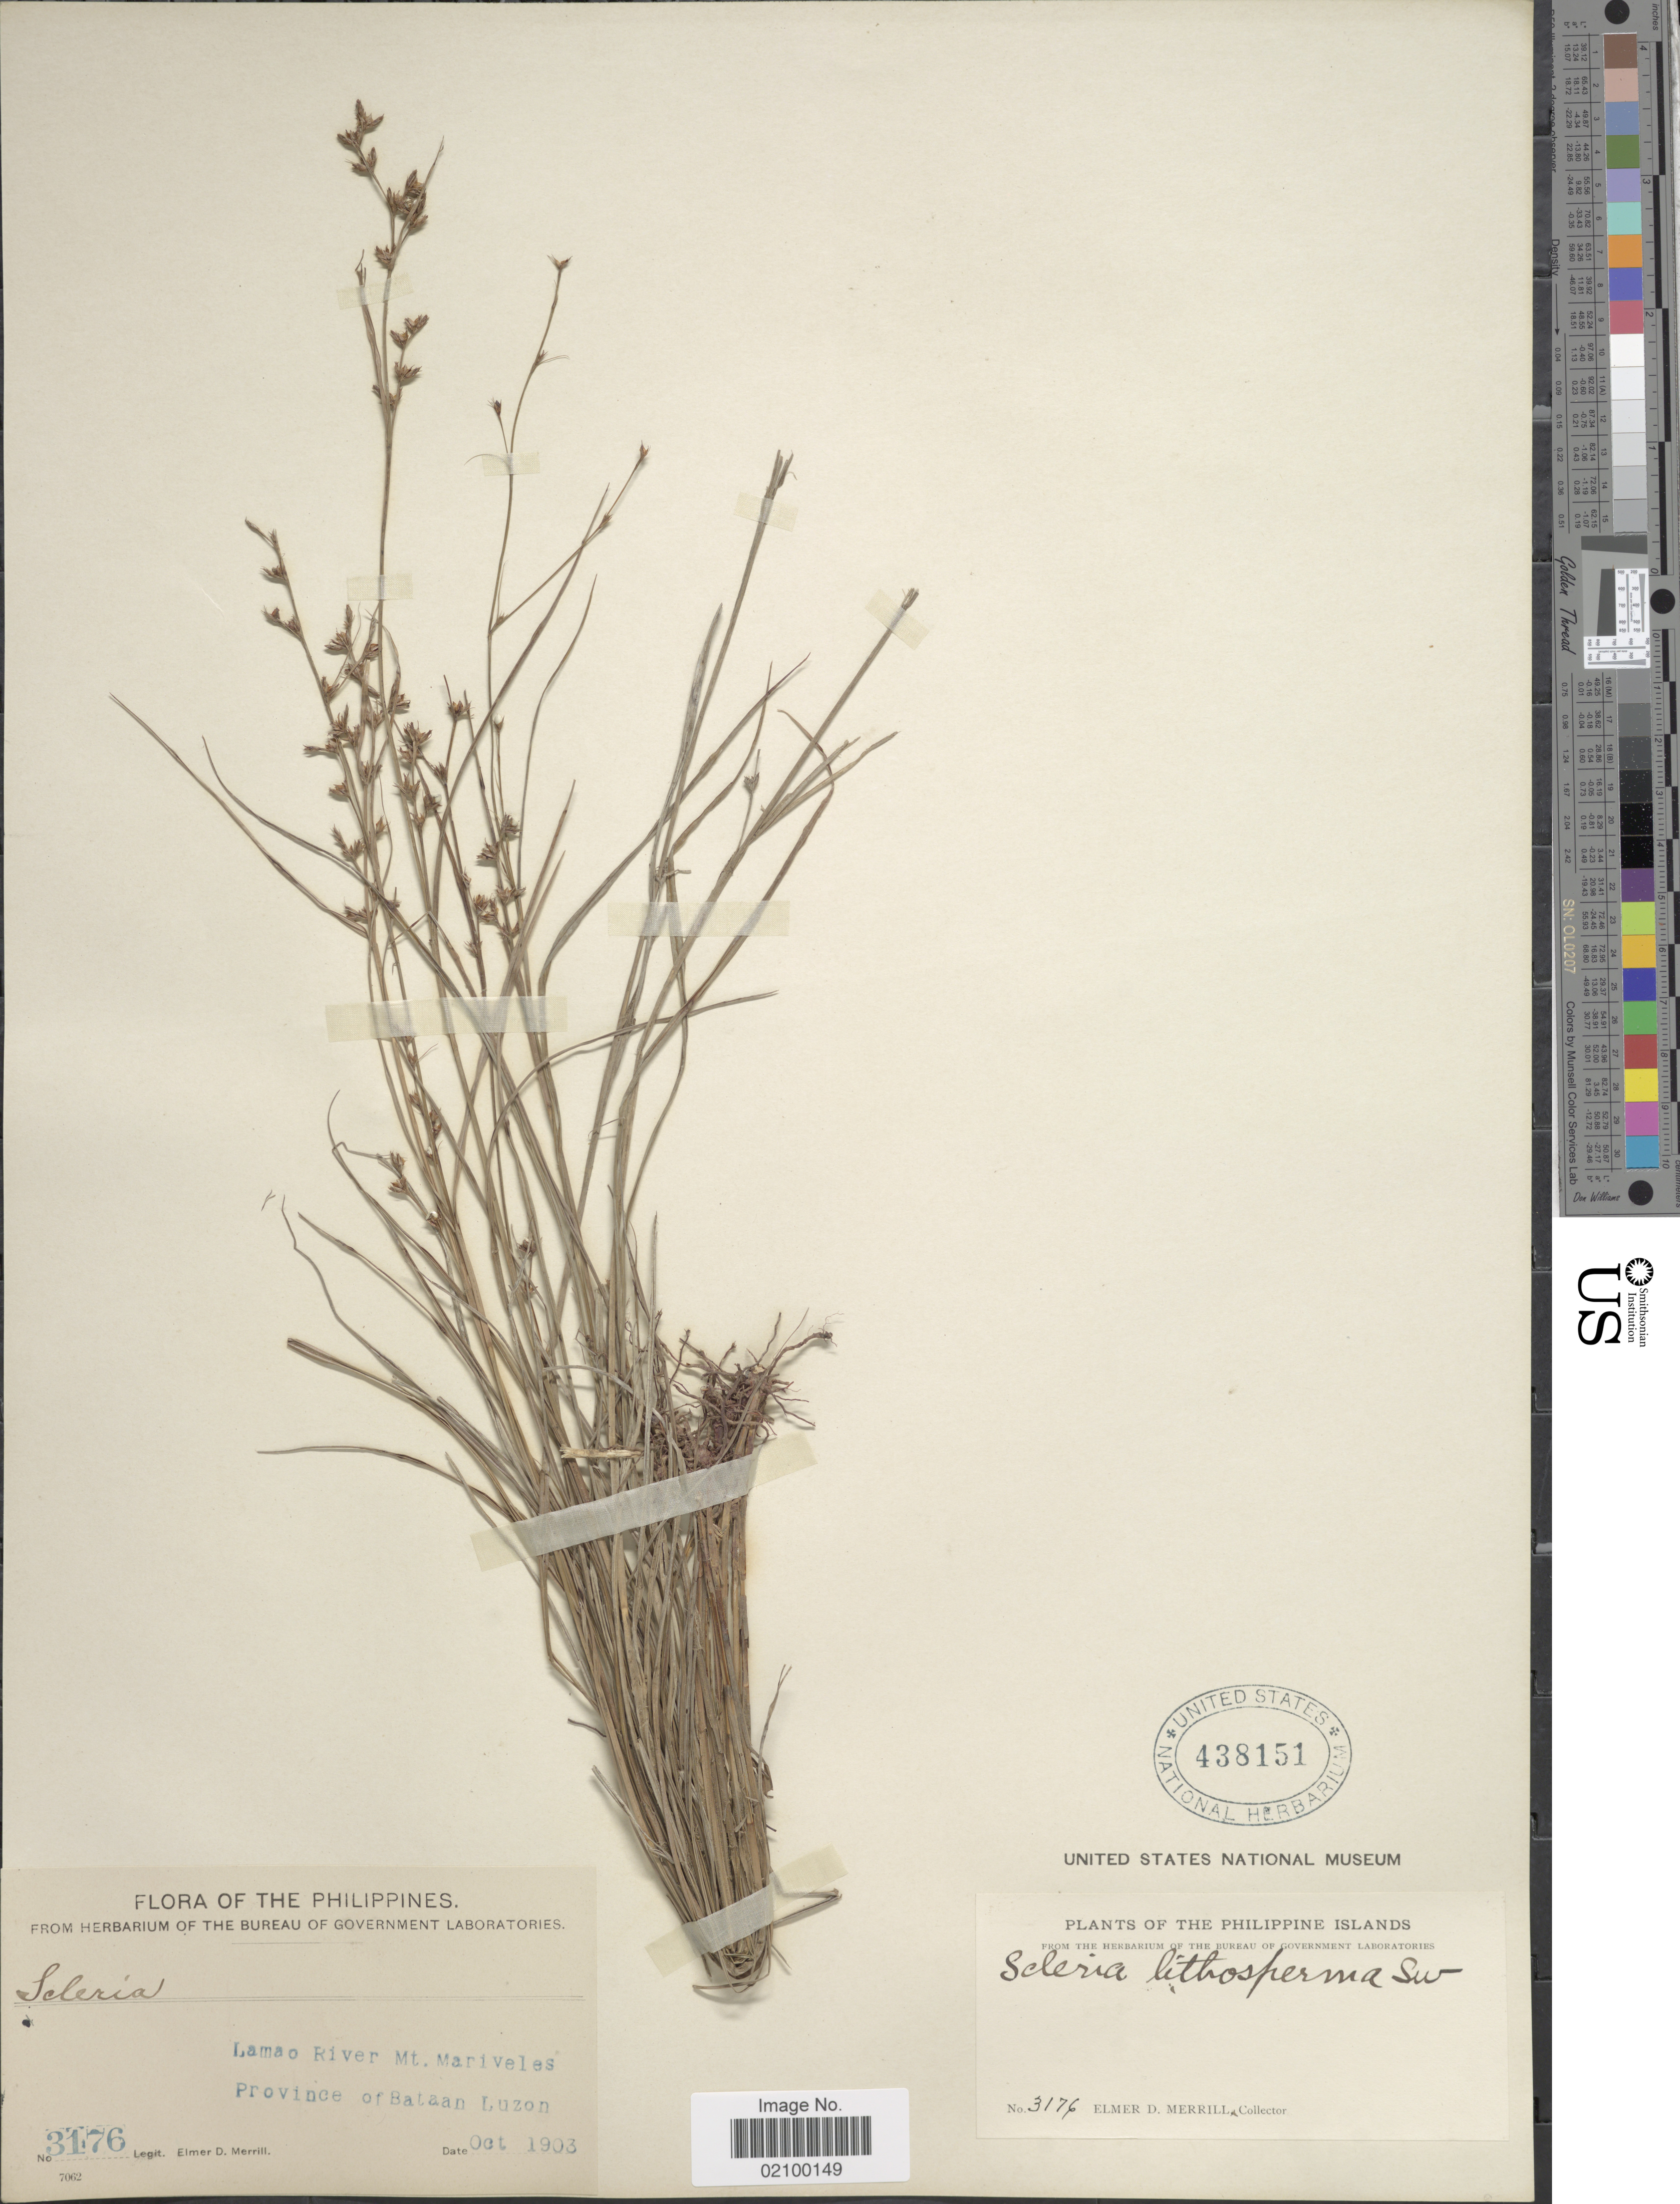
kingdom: Plantae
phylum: Tracheophyta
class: Liliopsida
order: Poales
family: Cyperaceae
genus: Scleria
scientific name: Scleria lithosperma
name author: (L.) Sw.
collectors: E. D. Merrill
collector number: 3176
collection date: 1903-10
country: Philippines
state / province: Cagayan Valley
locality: Lamao River, Mt. Mariveles, Province of Bataan, Luzon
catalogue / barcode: US 438151